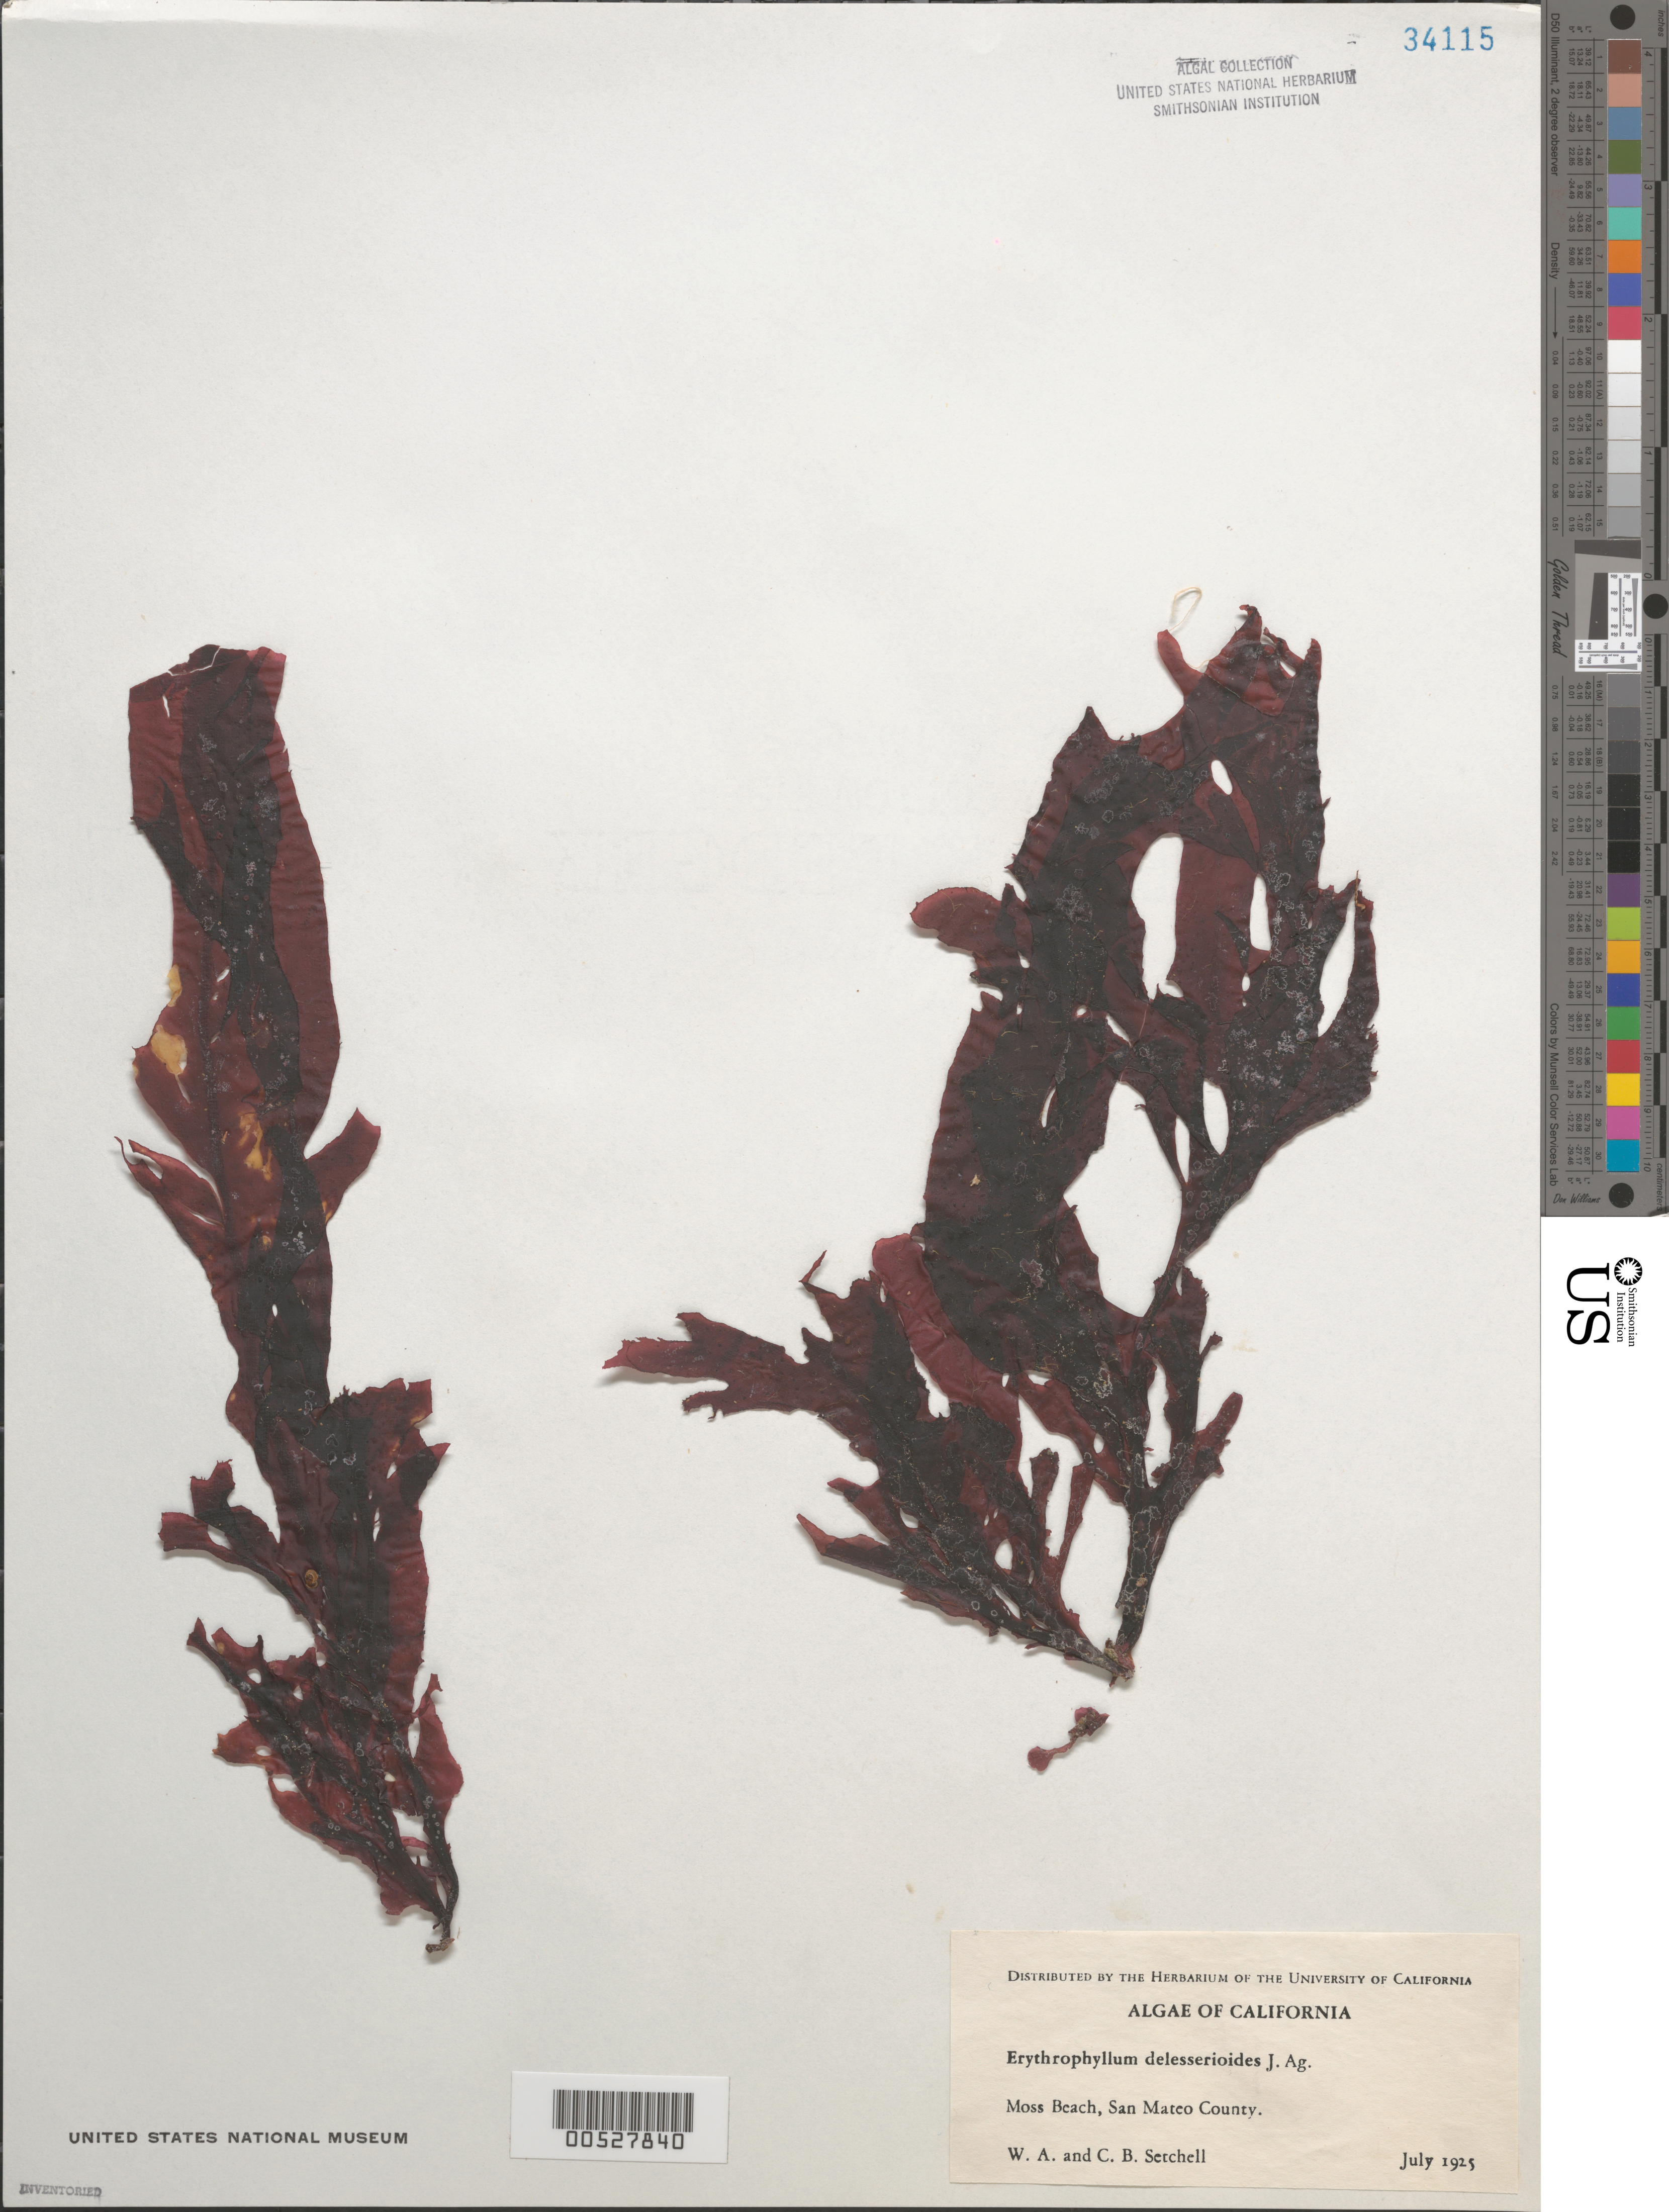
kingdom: Plantae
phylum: Rhodophyta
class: Florideophyceae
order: Gigartinales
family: Kallymeniaceae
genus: Erythrophyllum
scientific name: Erythrophyllum delesserioides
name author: J. Agardh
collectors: W. Setchell & C. B. Setchell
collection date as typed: Jul 1925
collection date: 1925-07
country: United States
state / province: California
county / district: San Mateo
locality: Moss Beach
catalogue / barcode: US 34115